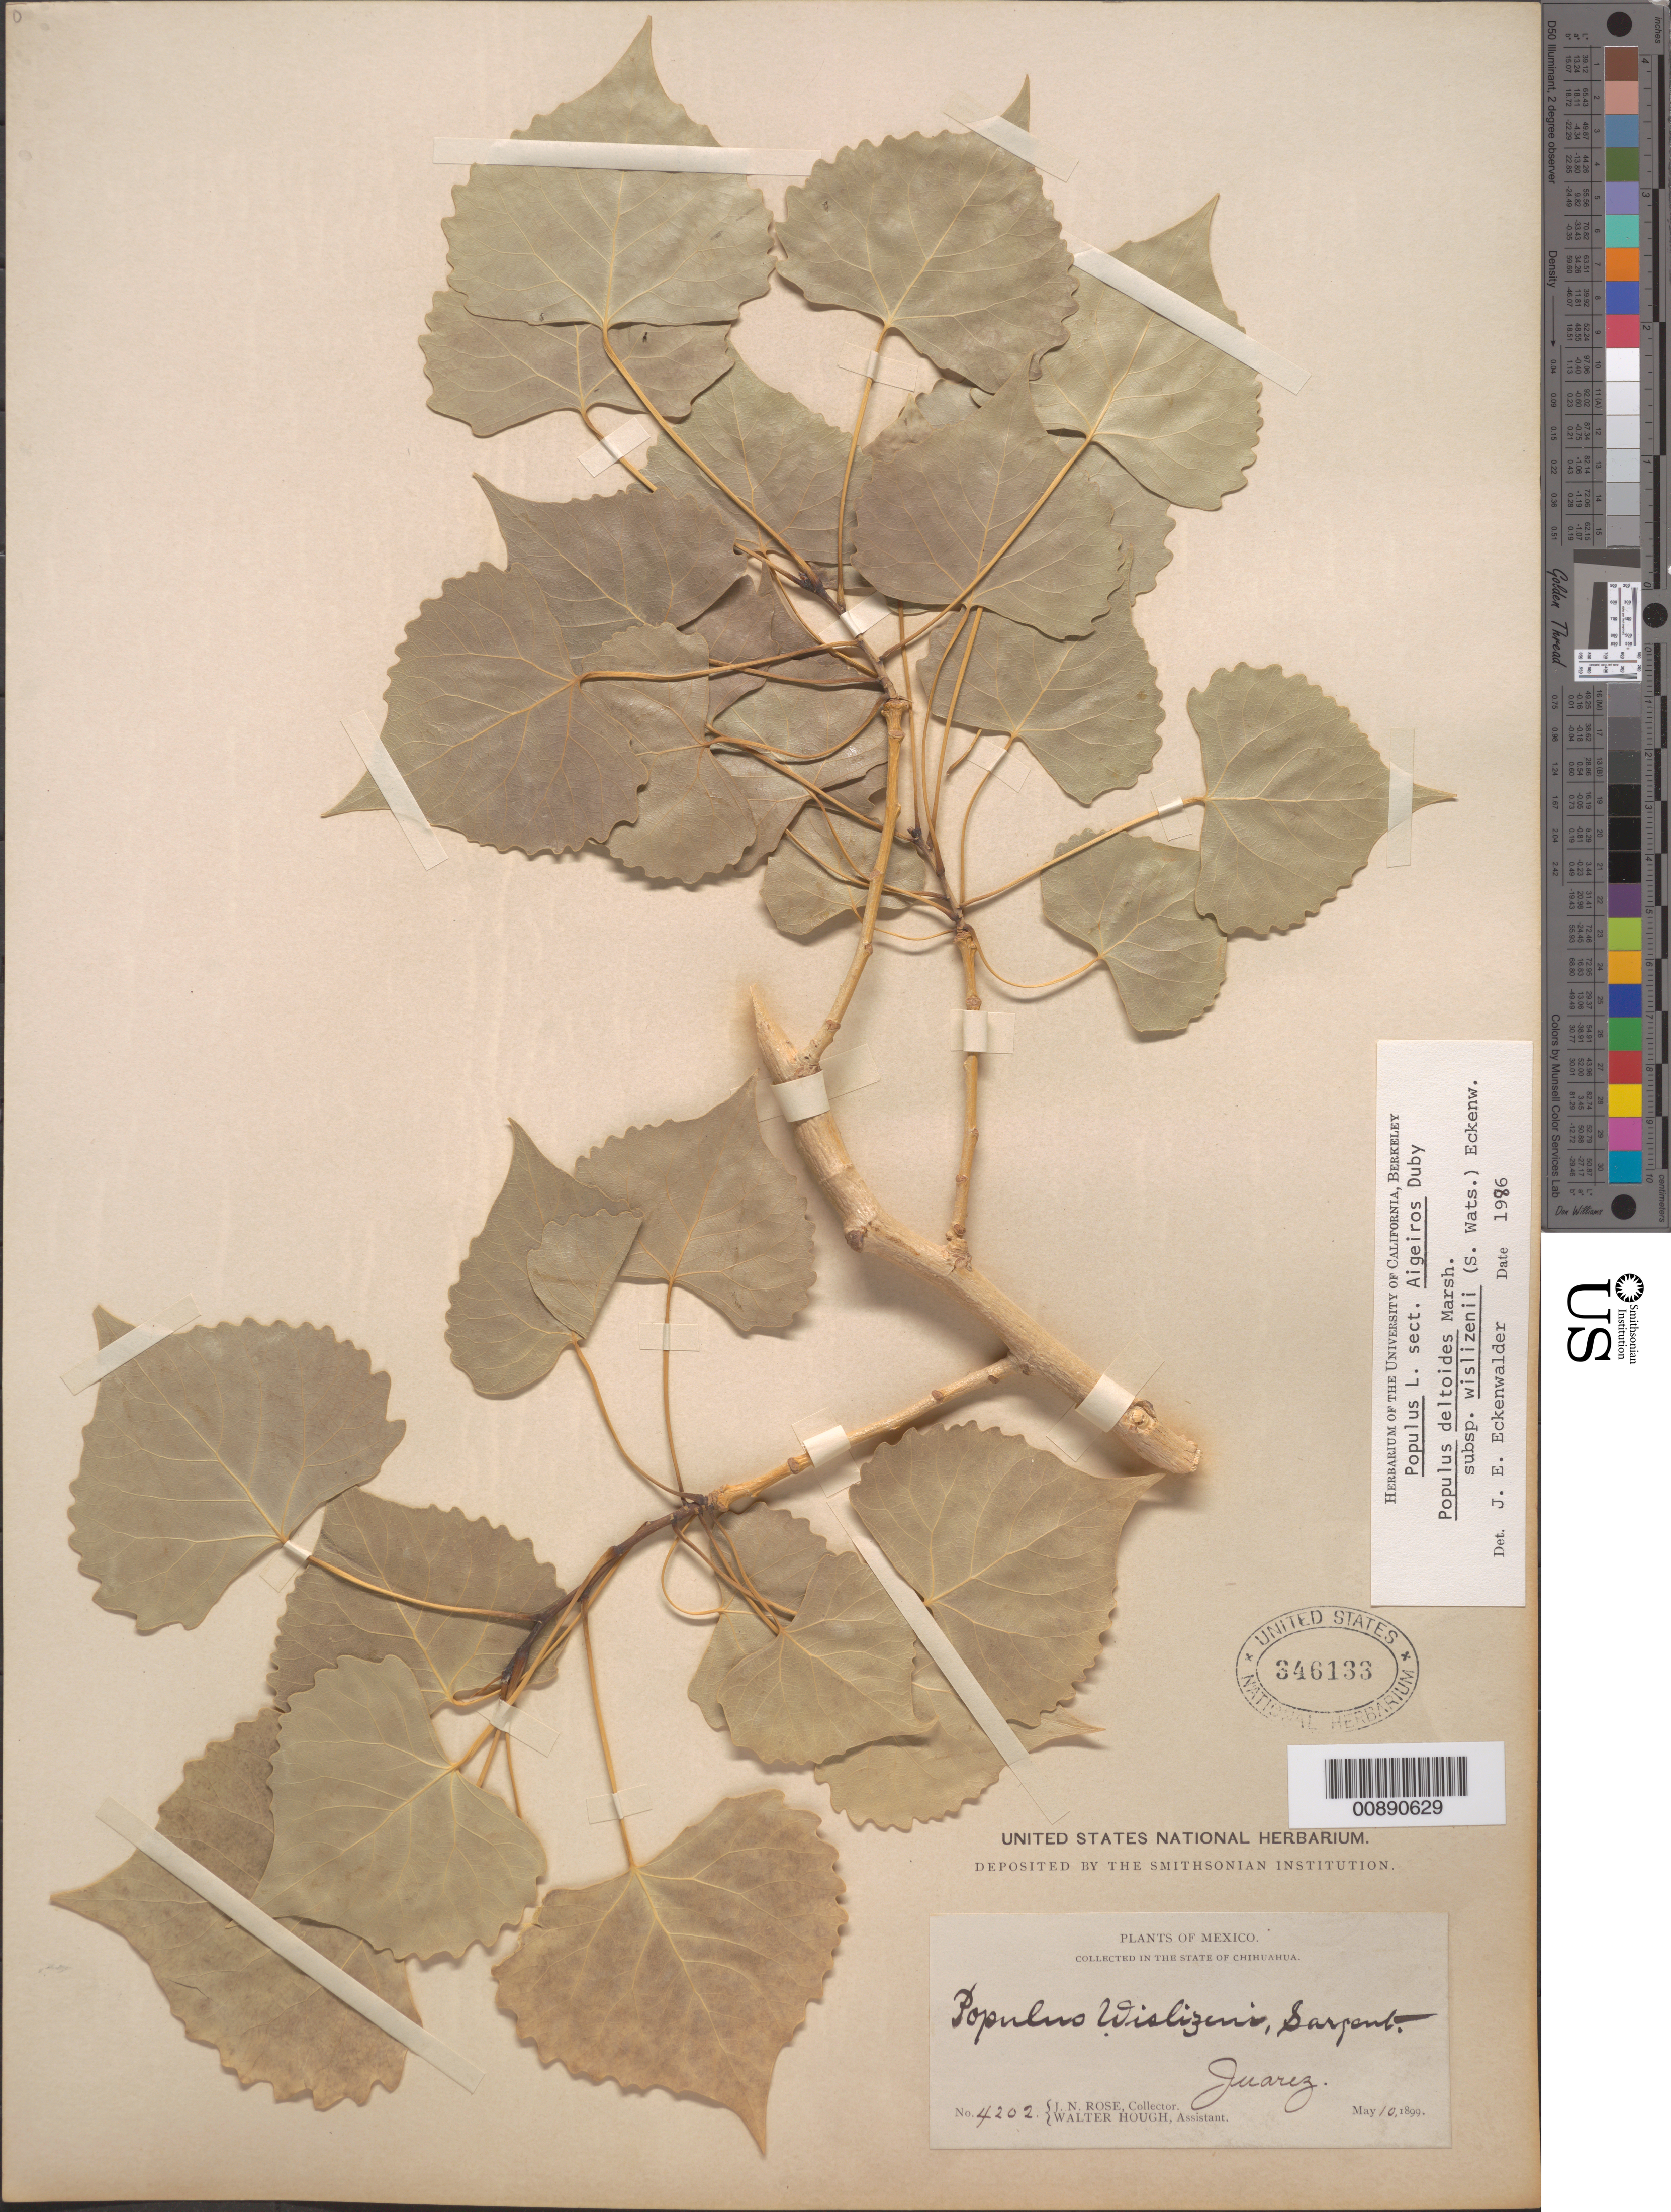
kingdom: Plantae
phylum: Tracheophyta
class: Magnoliopsida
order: Malpighiales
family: Salicaceae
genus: Populus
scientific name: Populus deltoides subsp. wislizeni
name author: (S. Watson) Eckenw.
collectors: J. N. Rose & W. Hough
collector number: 4202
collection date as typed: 10 May 1899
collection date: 1899-05-10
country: Mexico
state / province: Chihuahua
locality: Juárez, Chihuahua.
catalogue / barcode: US 346133